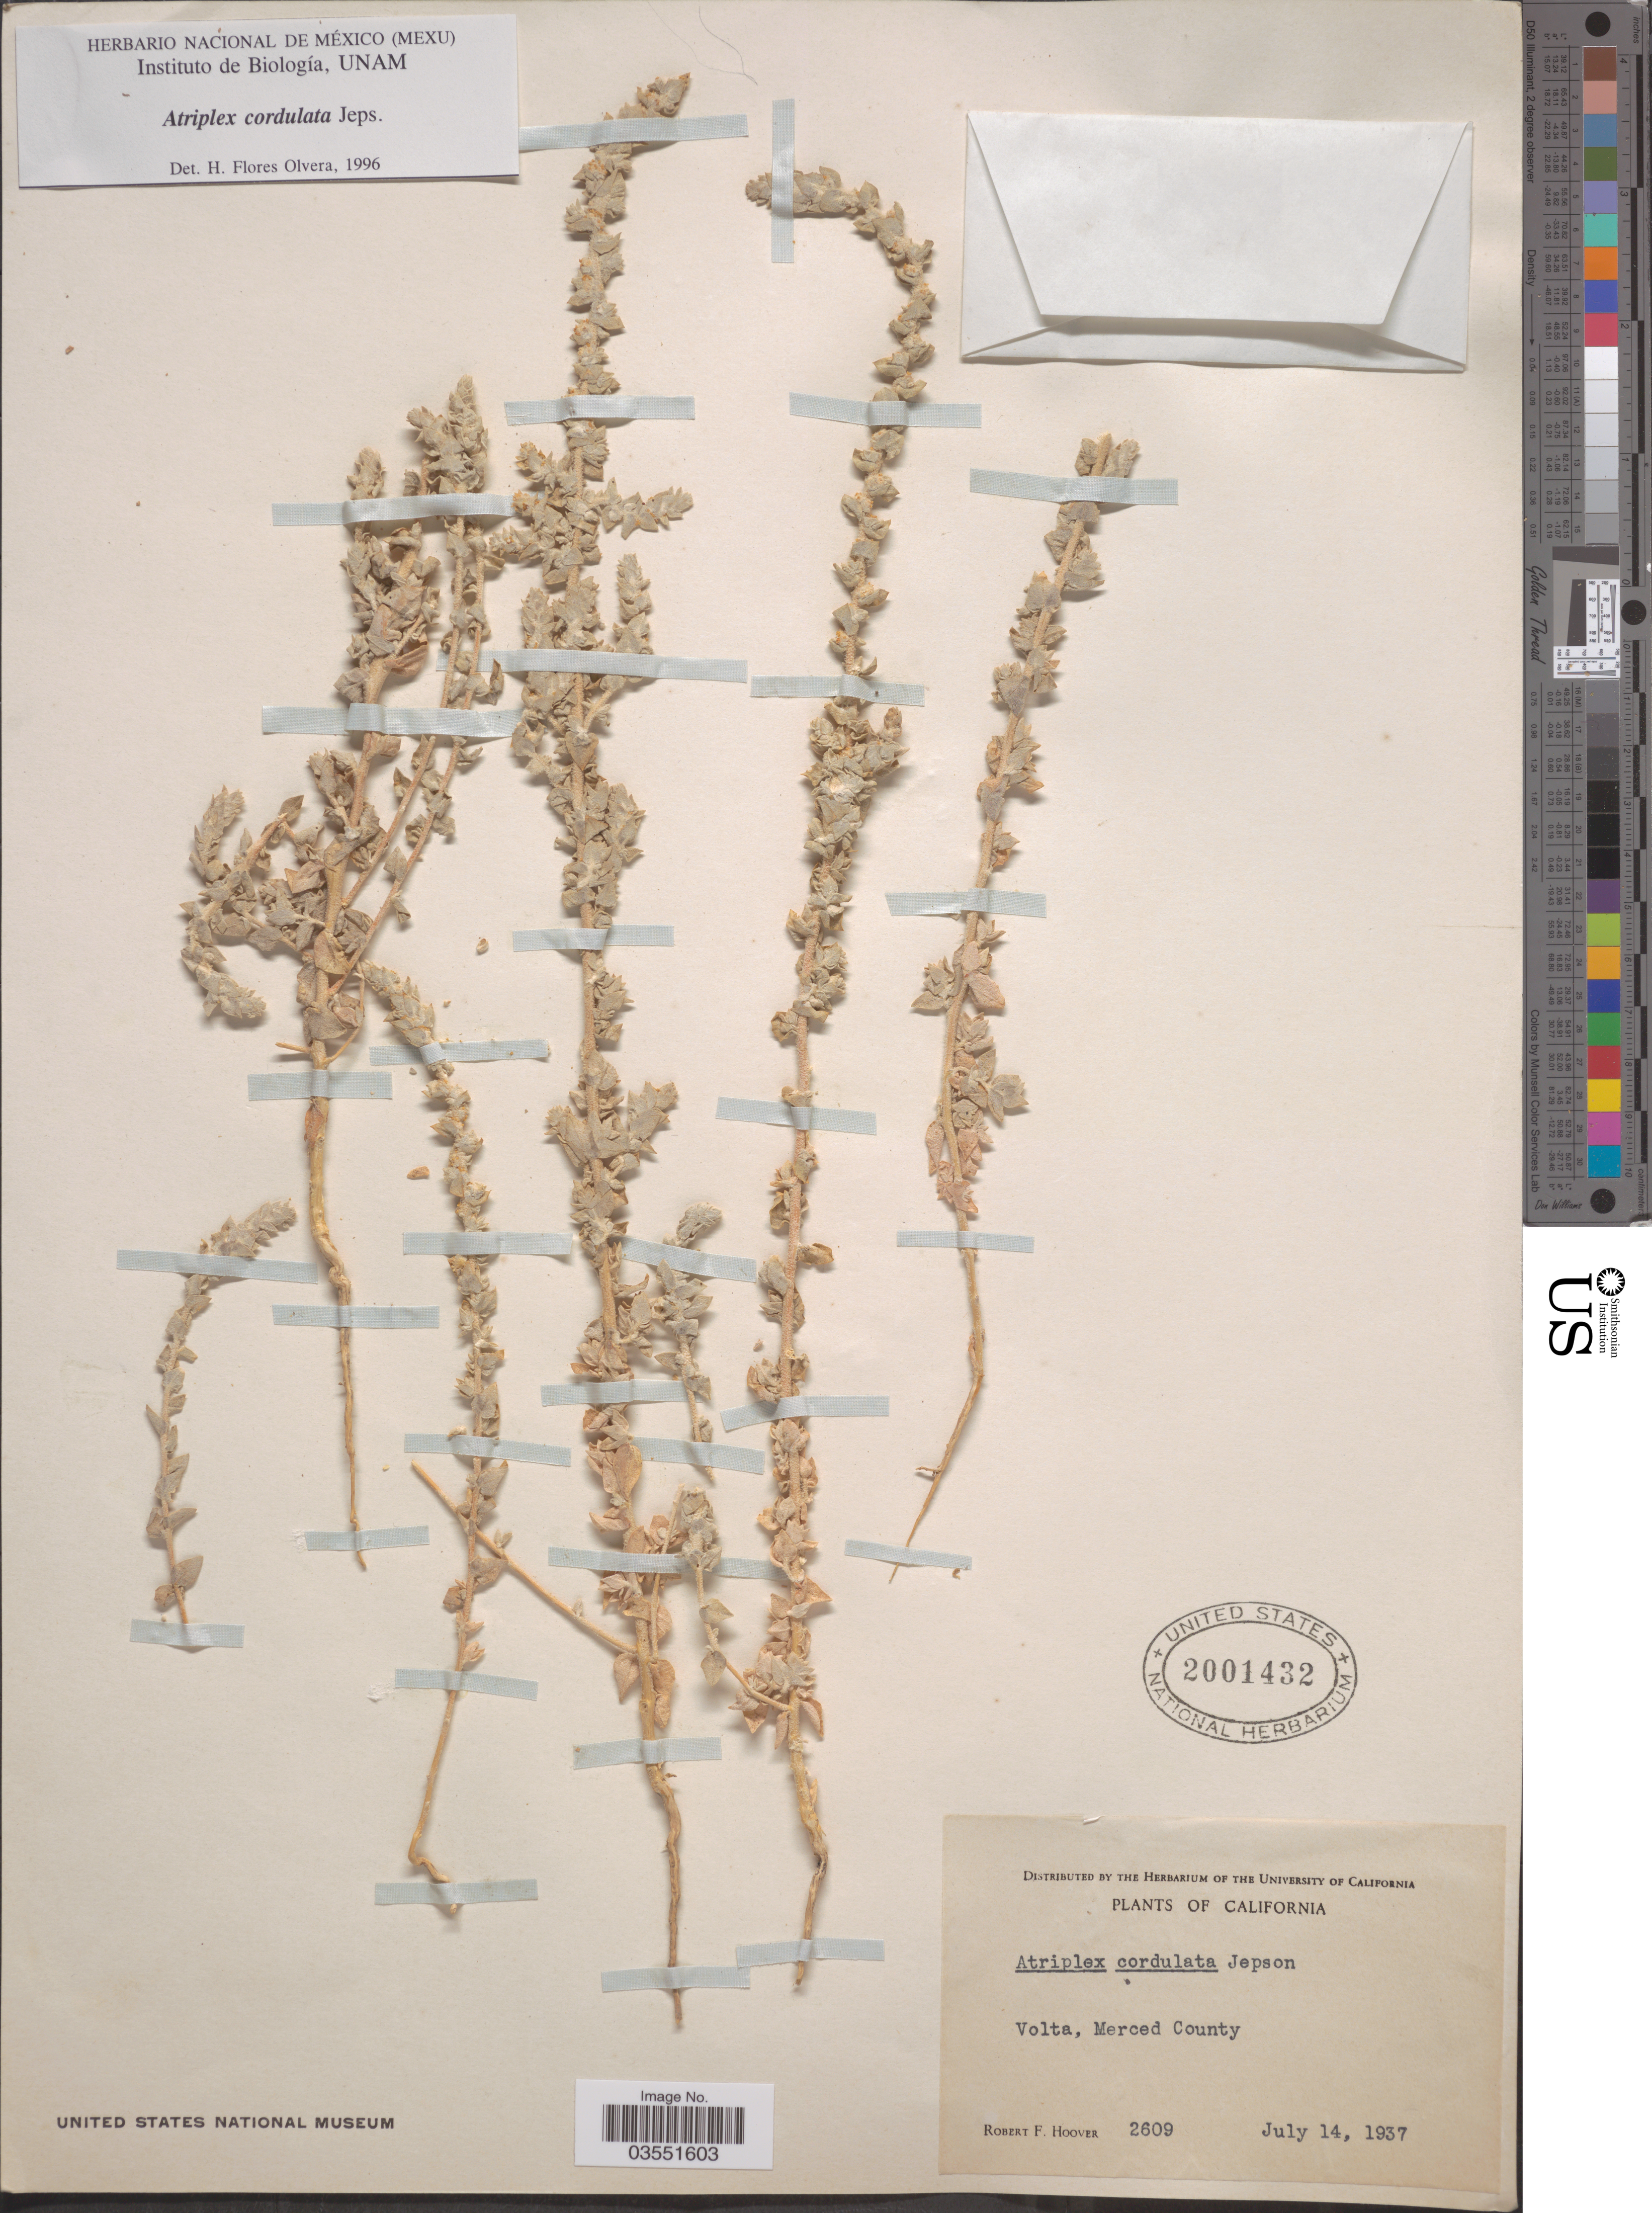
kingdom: Plantae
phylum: Tracheophyta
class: Magnoliopsida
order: Caryophyllales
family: Amaranthaceae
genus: Atriplex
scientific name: Atriplex cordulata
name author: Jeps.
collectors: R. F. Hoover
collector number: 2609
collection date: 1937-07-14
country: United States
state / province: California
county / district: Merced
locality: Volta, Merced County.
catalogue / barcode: US 2001432